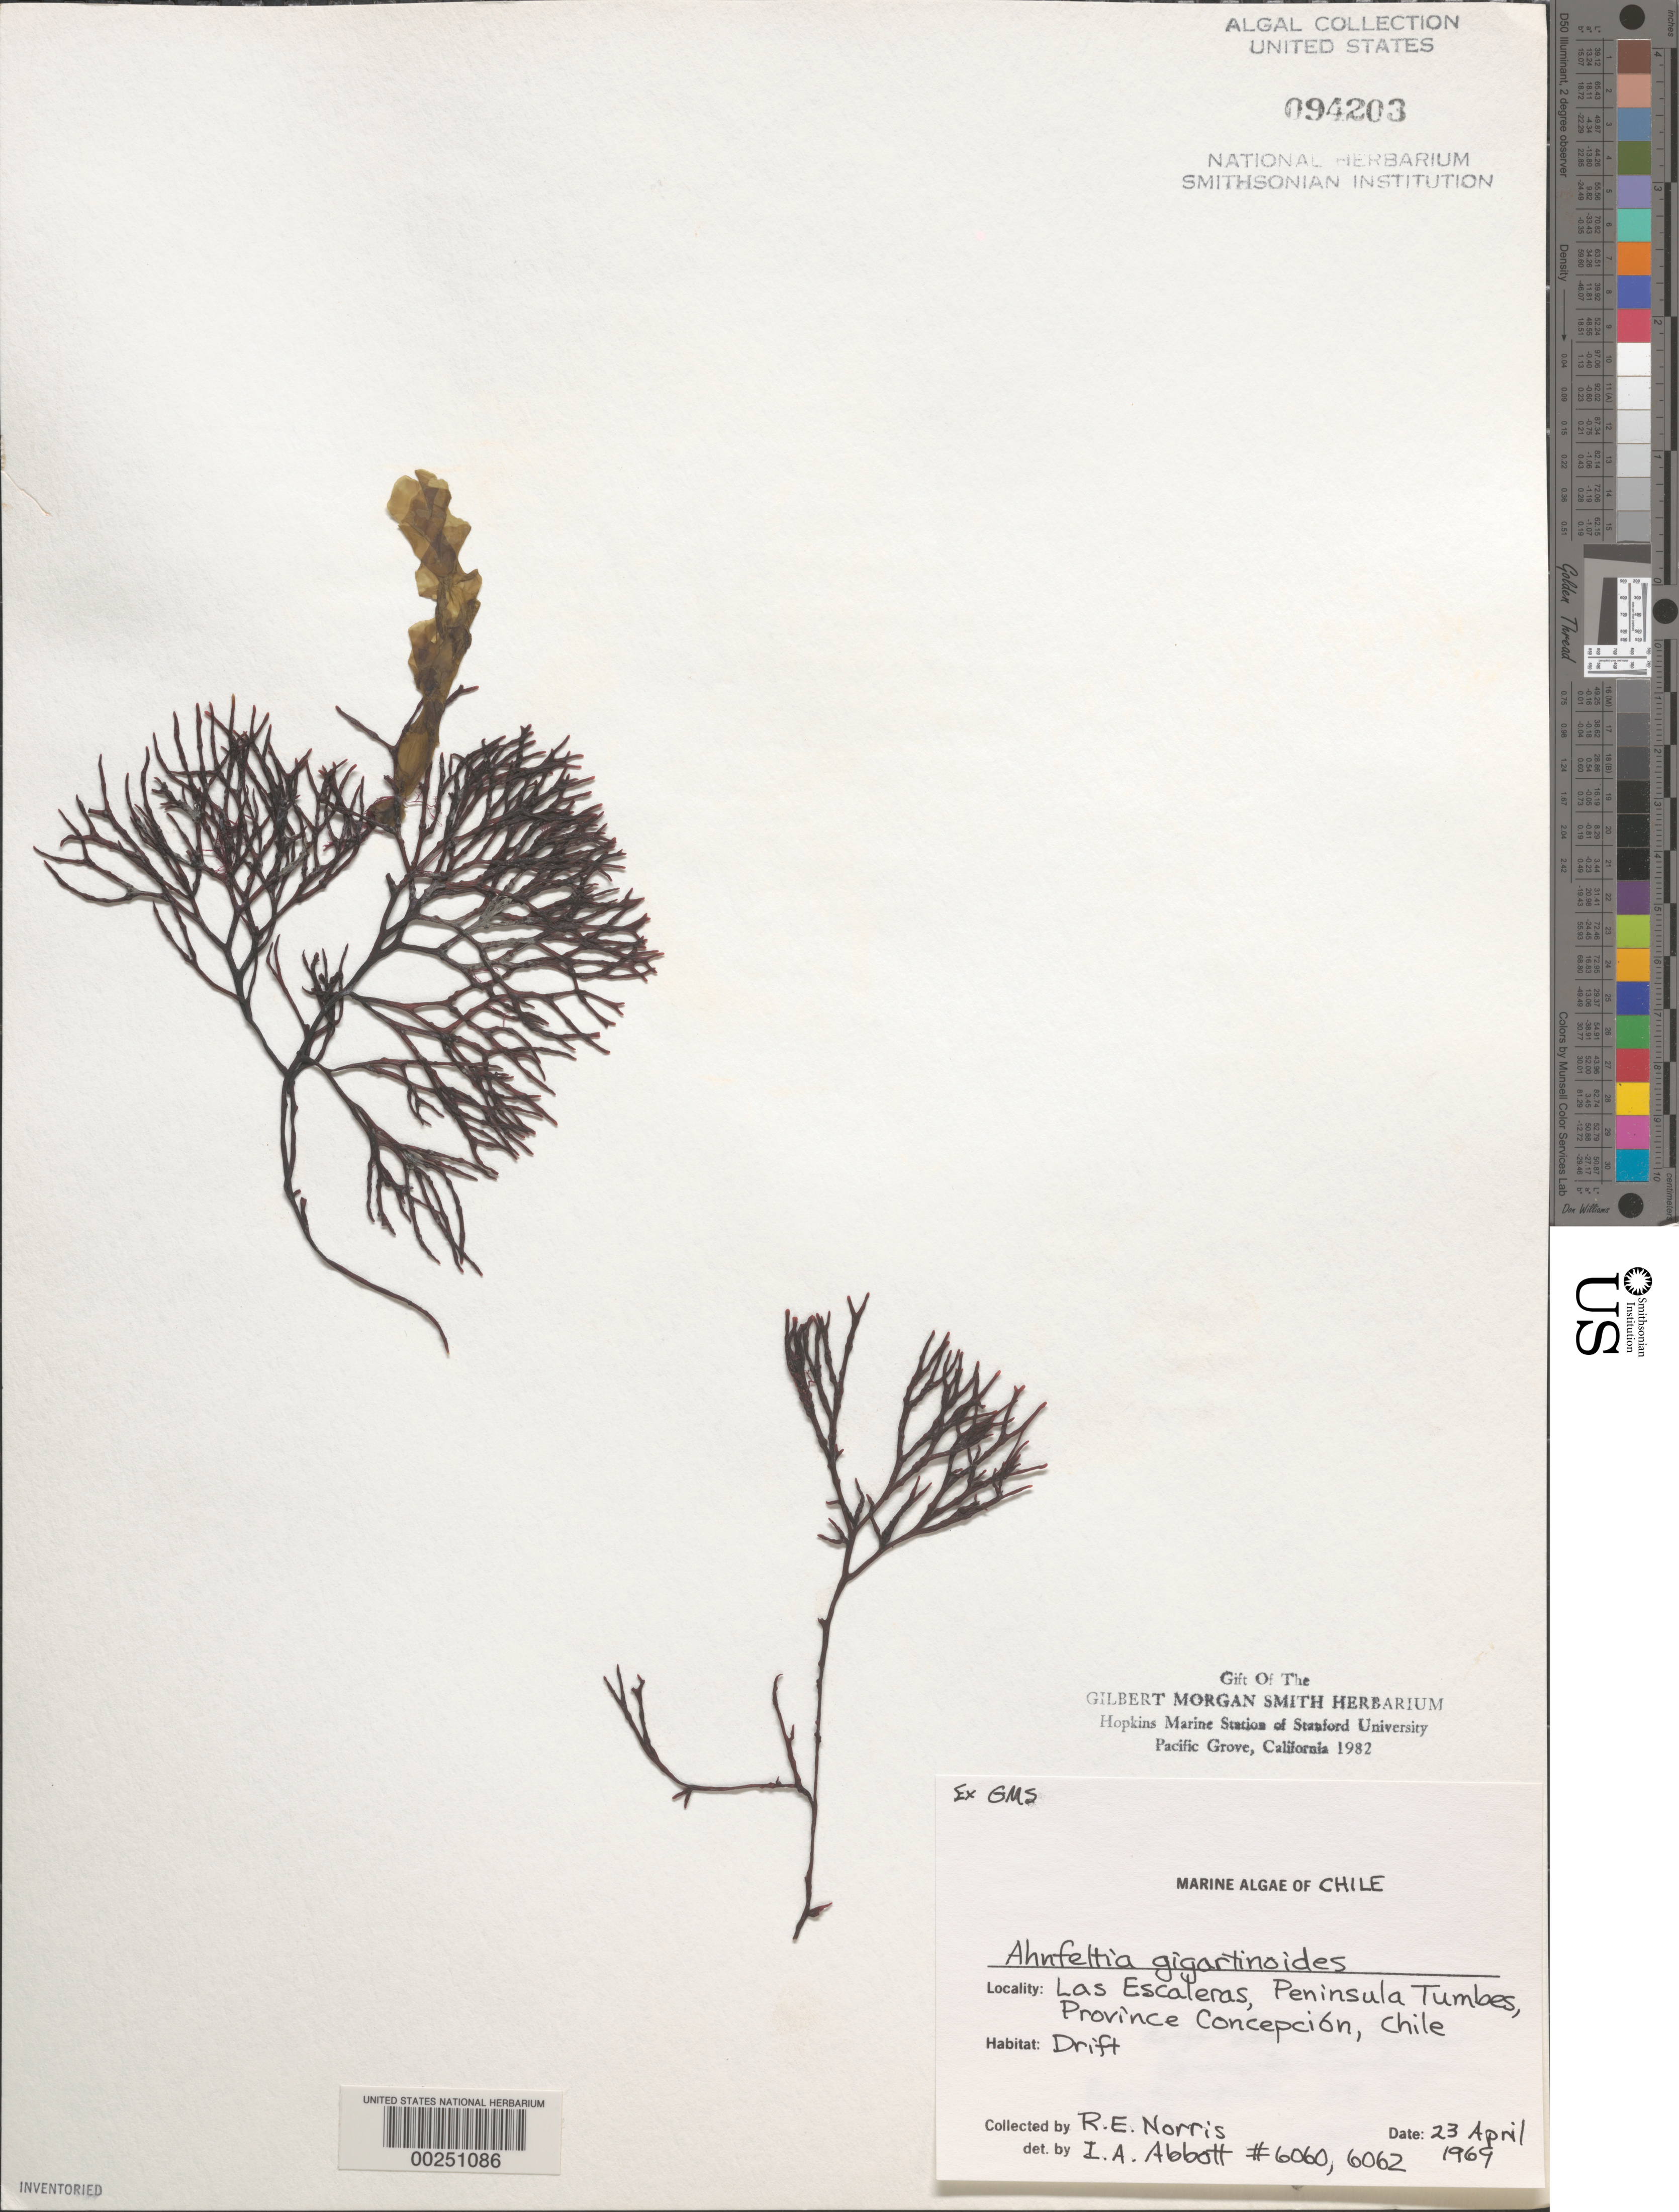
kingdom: Plantae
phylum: Rhodophyta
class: Florideophyceae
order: Ahnfeltiales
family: Ahnfeltiaceae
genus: Ahnfeltia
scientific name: Ahnfeltia gigartinoides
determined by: Abbott, Isabella A.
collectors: R. E. Norris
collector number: IAA 6060 & IAA 6062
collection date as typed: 23 Apr 1969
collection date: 1969-04-23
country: Chile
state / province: Bio-Bío (VIII)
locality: Las escaleras, peninsula tumbes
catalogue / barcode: US 94203